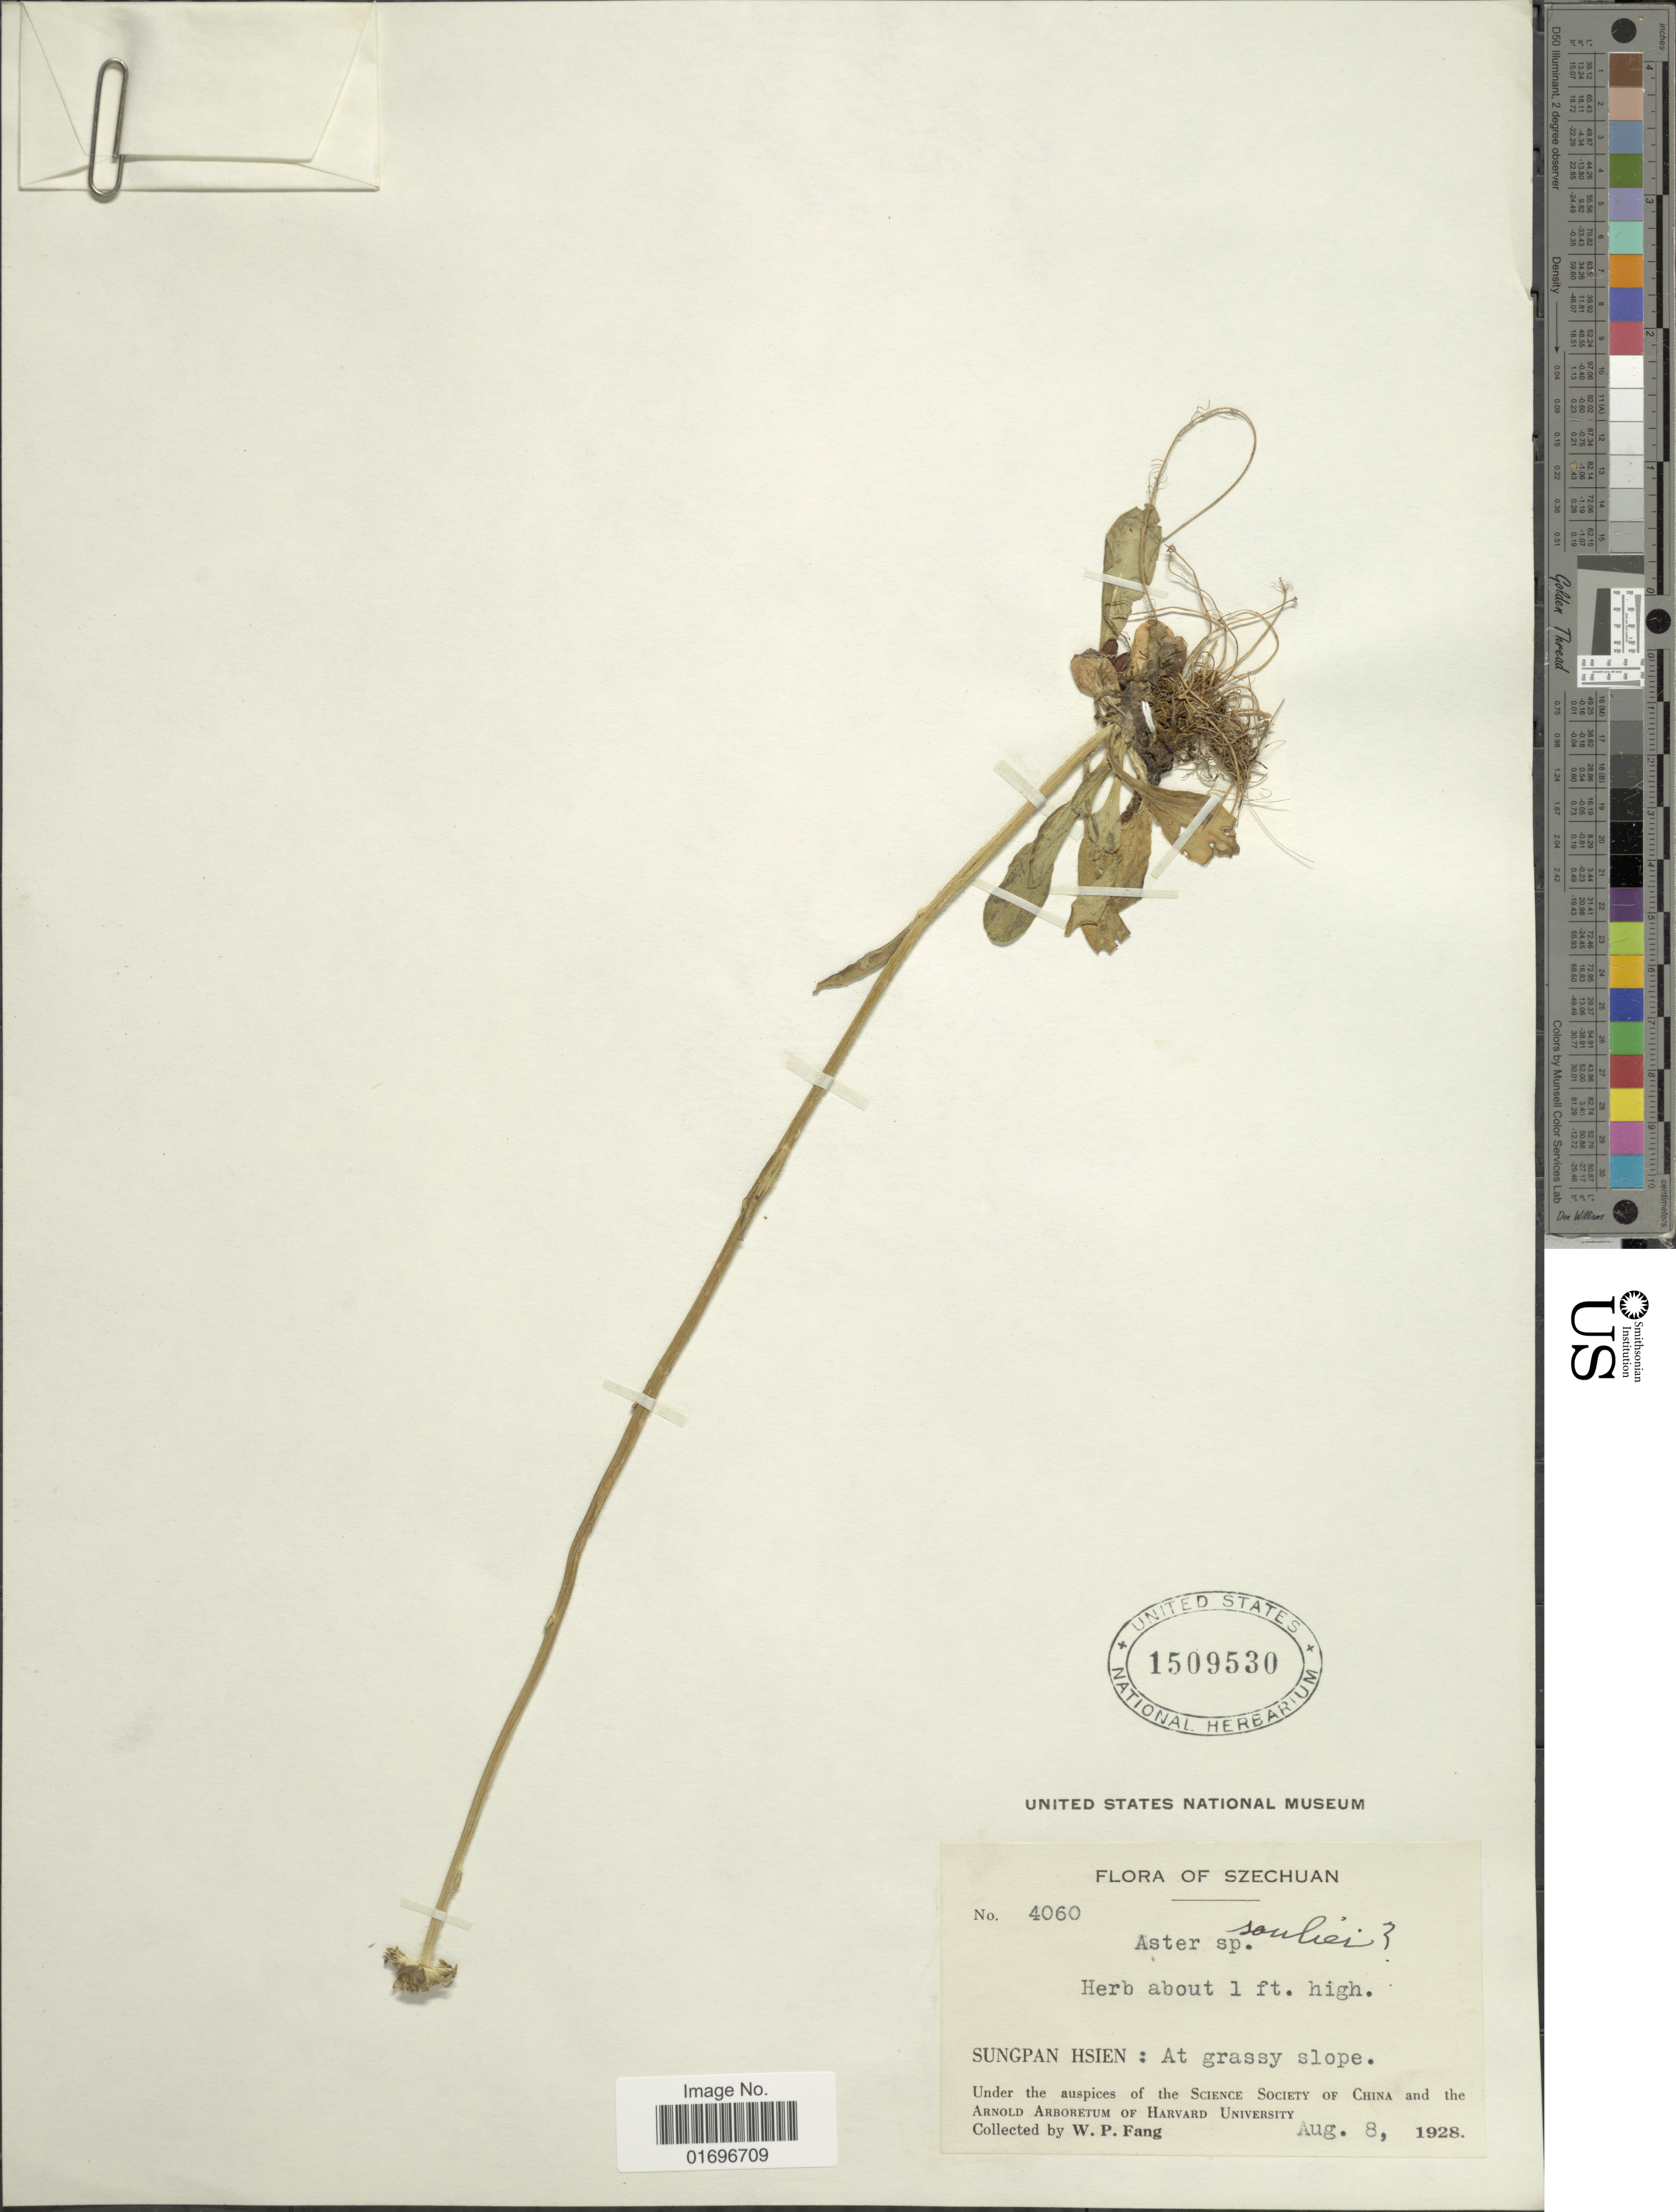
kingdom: Plantae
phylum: Tracheophyta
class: Magnoliopsida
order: Asterales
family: Asteraceae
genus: Aster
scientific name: Aster souliei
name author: Franch.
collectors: W. P. Fang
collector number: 4060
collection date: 1928-08-08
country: China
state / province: Sichuan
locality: Szechuan. Sungpan Hsien: At grassy slope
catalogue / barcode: US 1509530